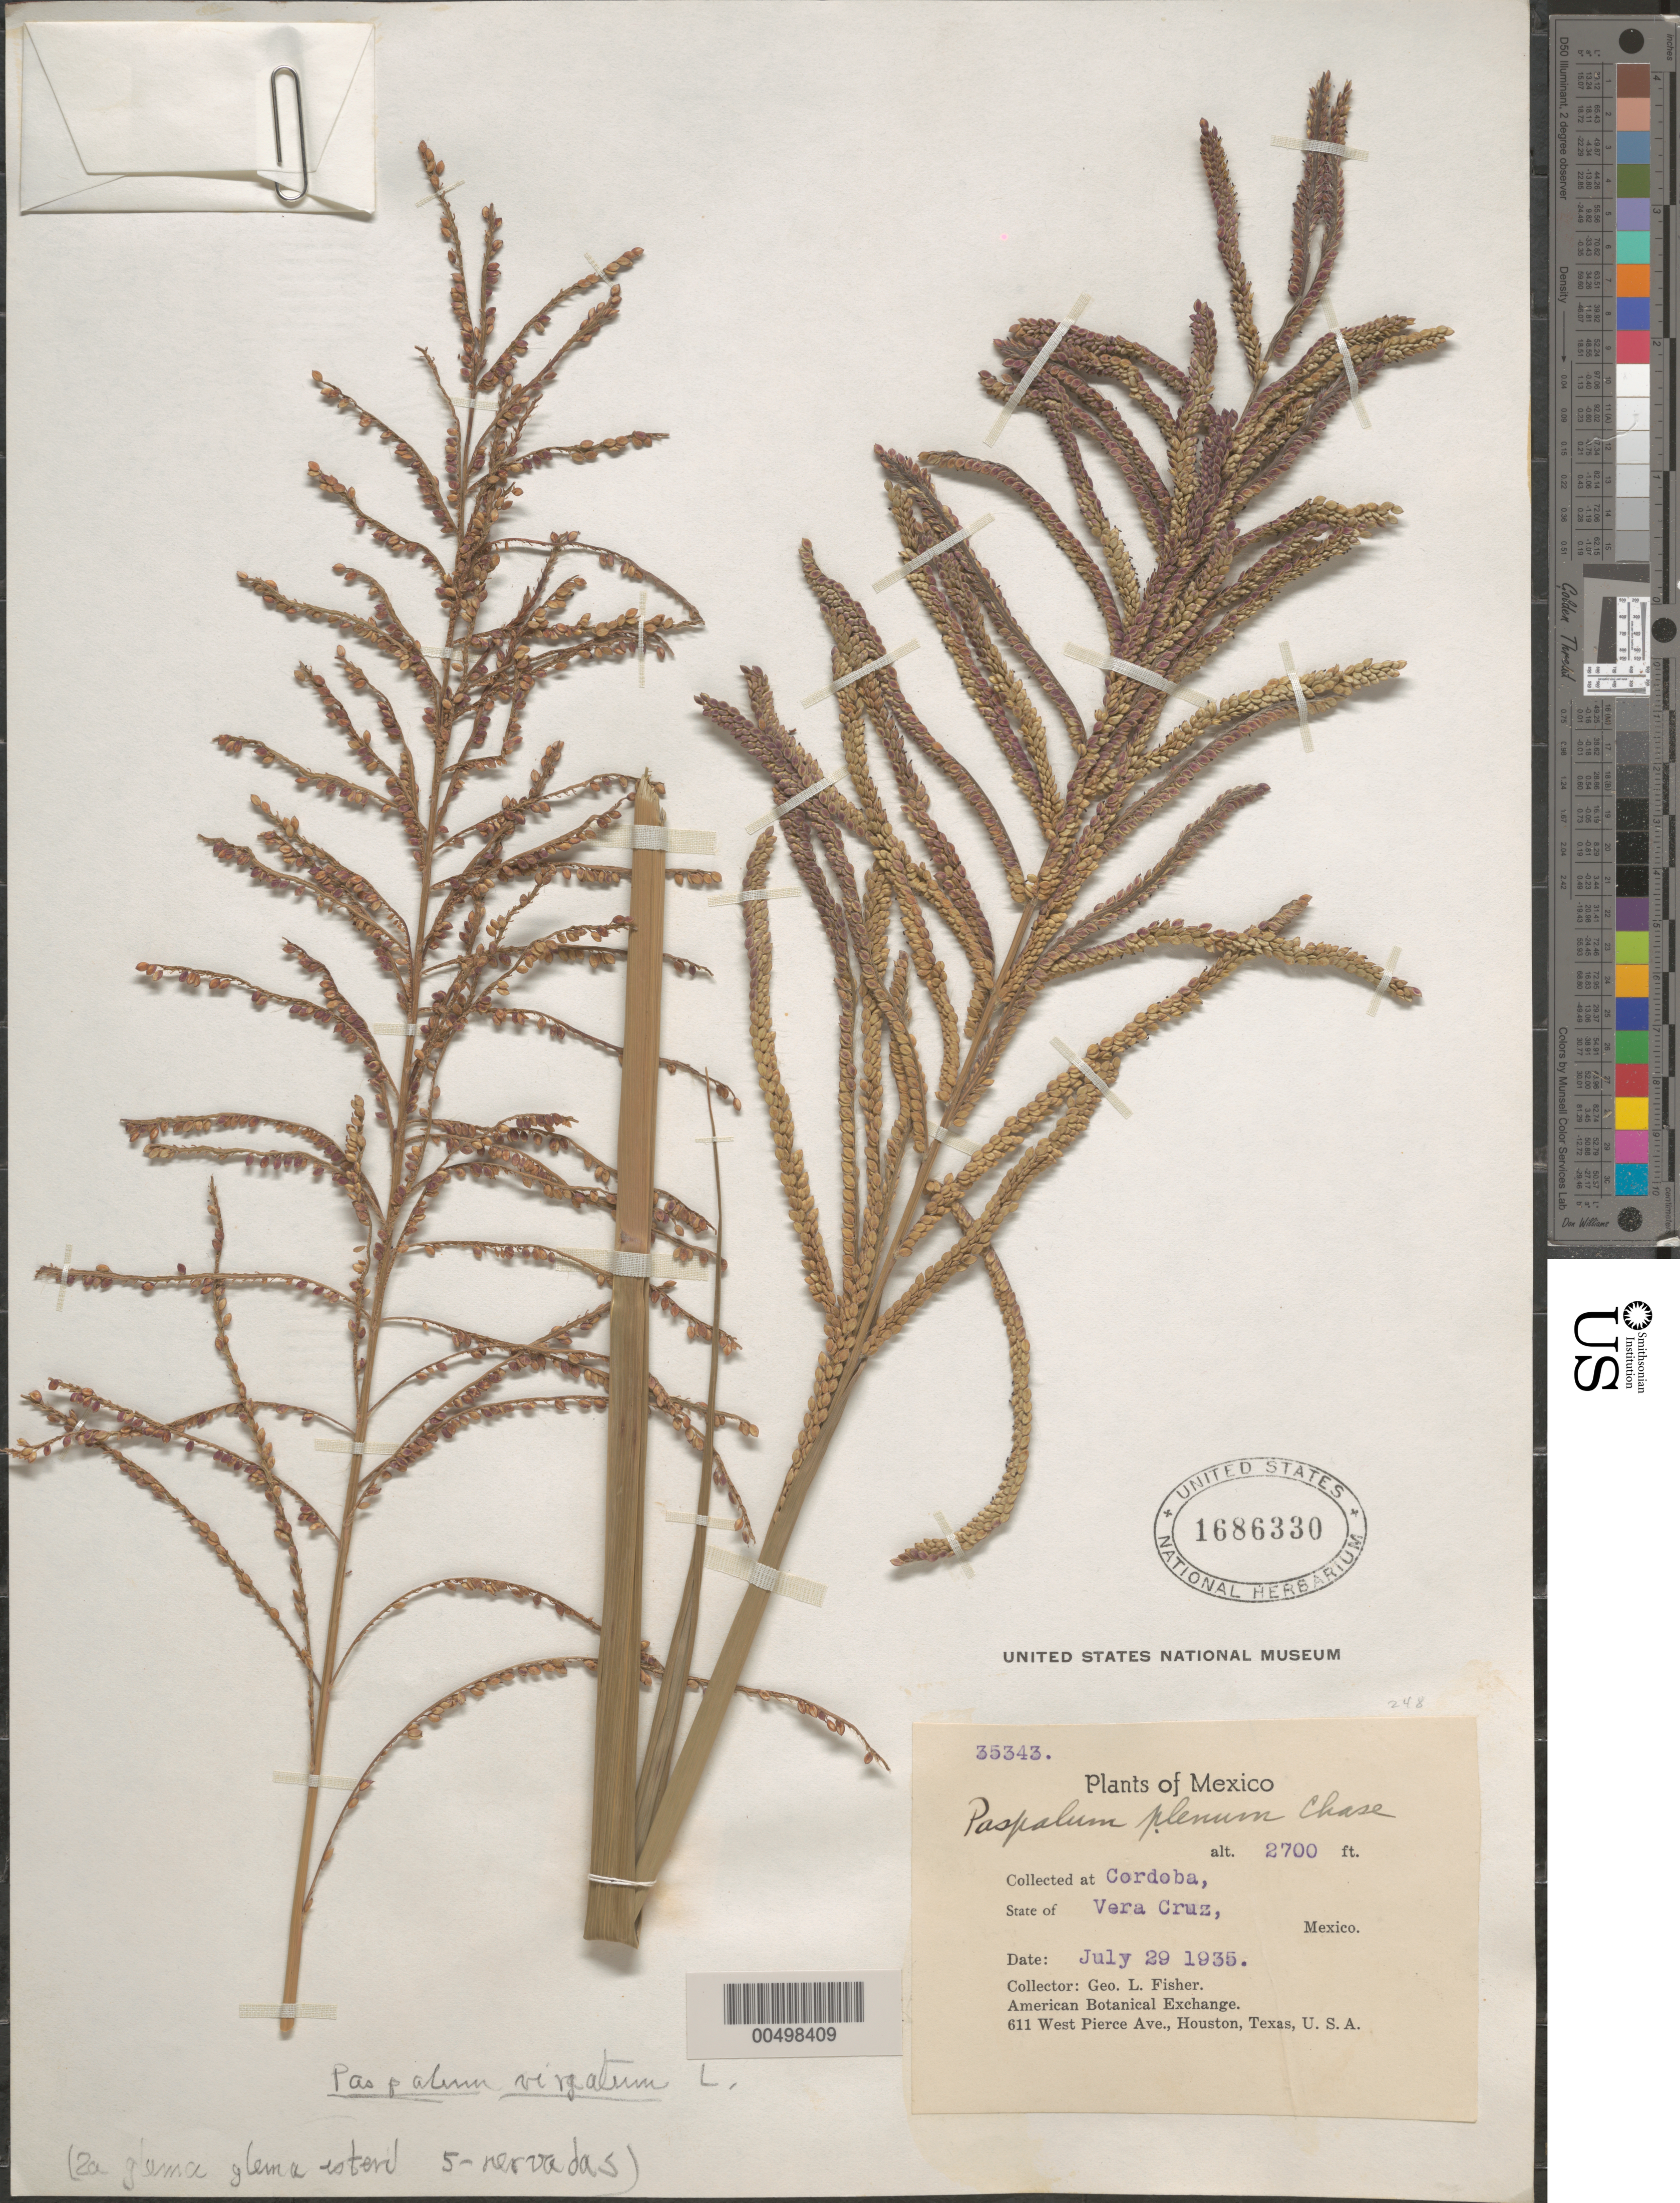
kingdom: Plantae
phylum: Tracheophyta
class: Liliopsida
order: Poales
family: Poaceae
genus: Paspalum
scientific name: Paspalum plenum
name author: Chase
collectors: G. L. Fisher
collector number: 35343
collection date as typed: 29 Jul 1935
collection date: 1935-07-29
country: Mexico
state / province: Veracruz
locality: Córdoba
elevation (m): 823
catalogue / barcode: US 1686330